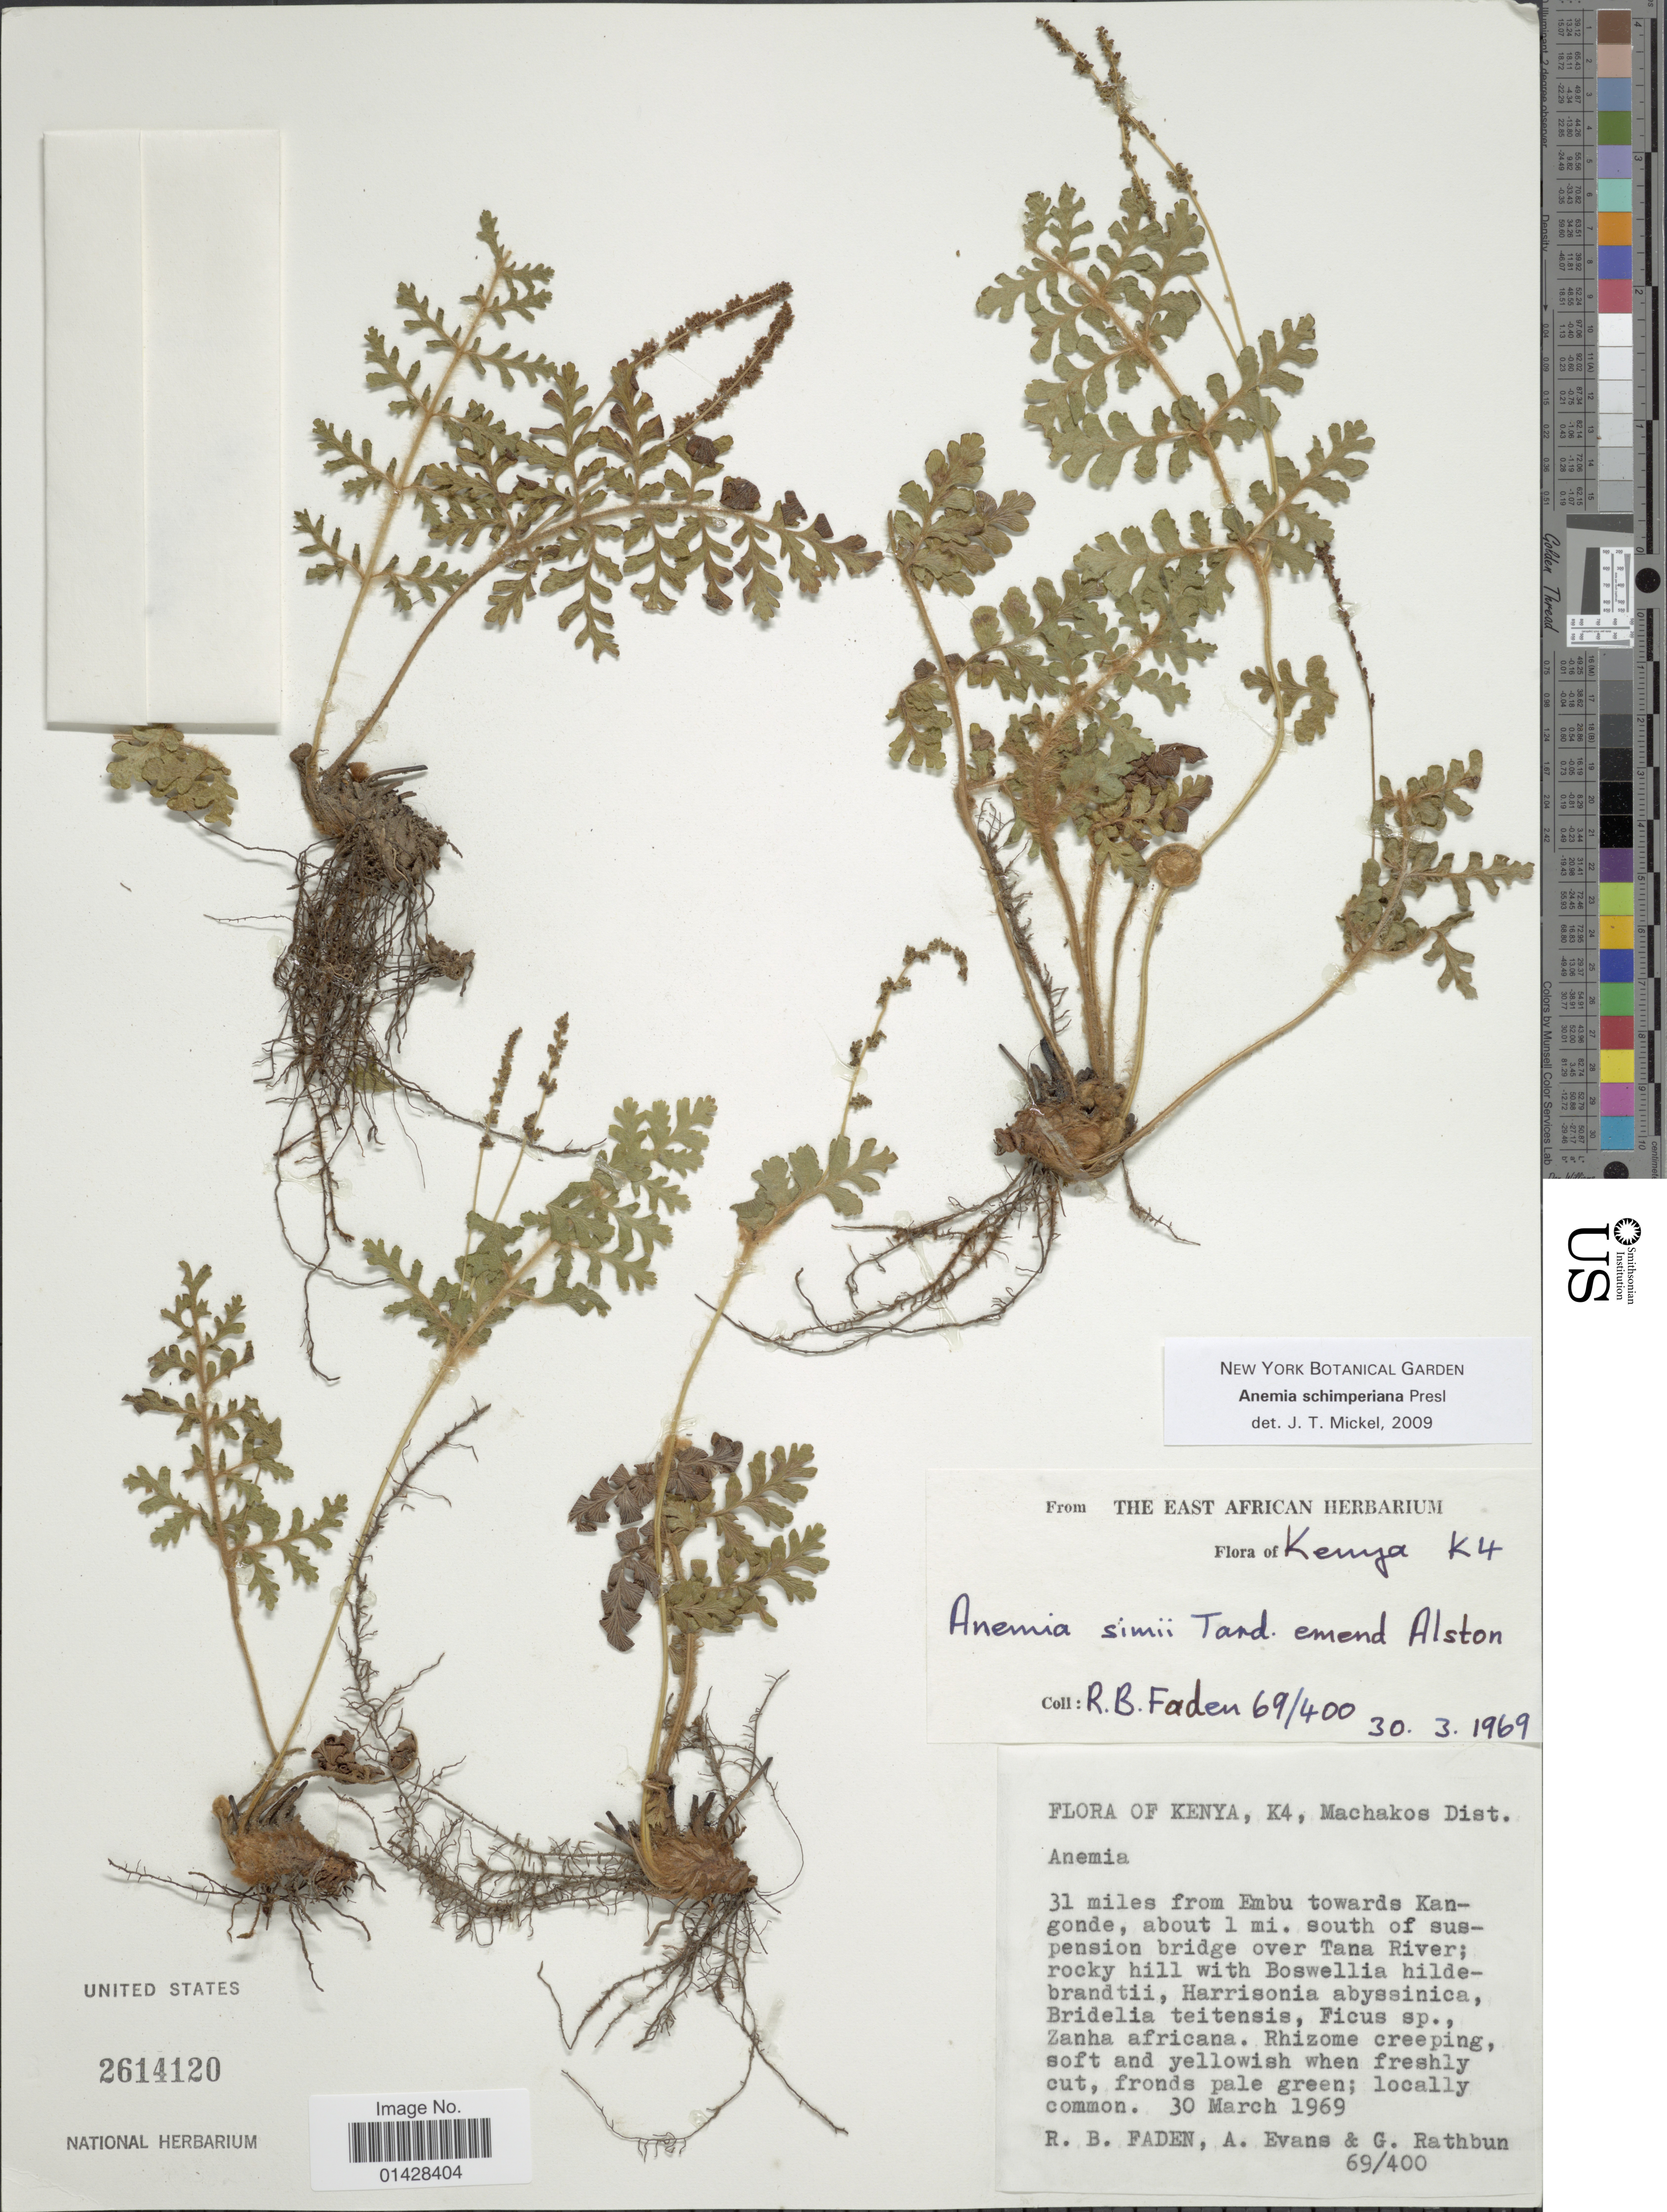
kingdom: Plantae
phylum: Tracheophyta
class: Polypodiopsida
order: Schizaeales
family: Anemiaceae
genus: Anemia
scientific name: Anemia schimperiana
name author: C. Presl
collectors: R. B. Faden, A. Evans & G. Rathbun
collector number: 69/400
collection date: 1969-03-30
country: Kenya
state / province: Machakos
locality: K4, Machakos Dist, 31 miles from Embu towards Kangonde, about 1 mi south of suspension bridge over Tana River; rocky hill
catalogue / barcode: US 2614120